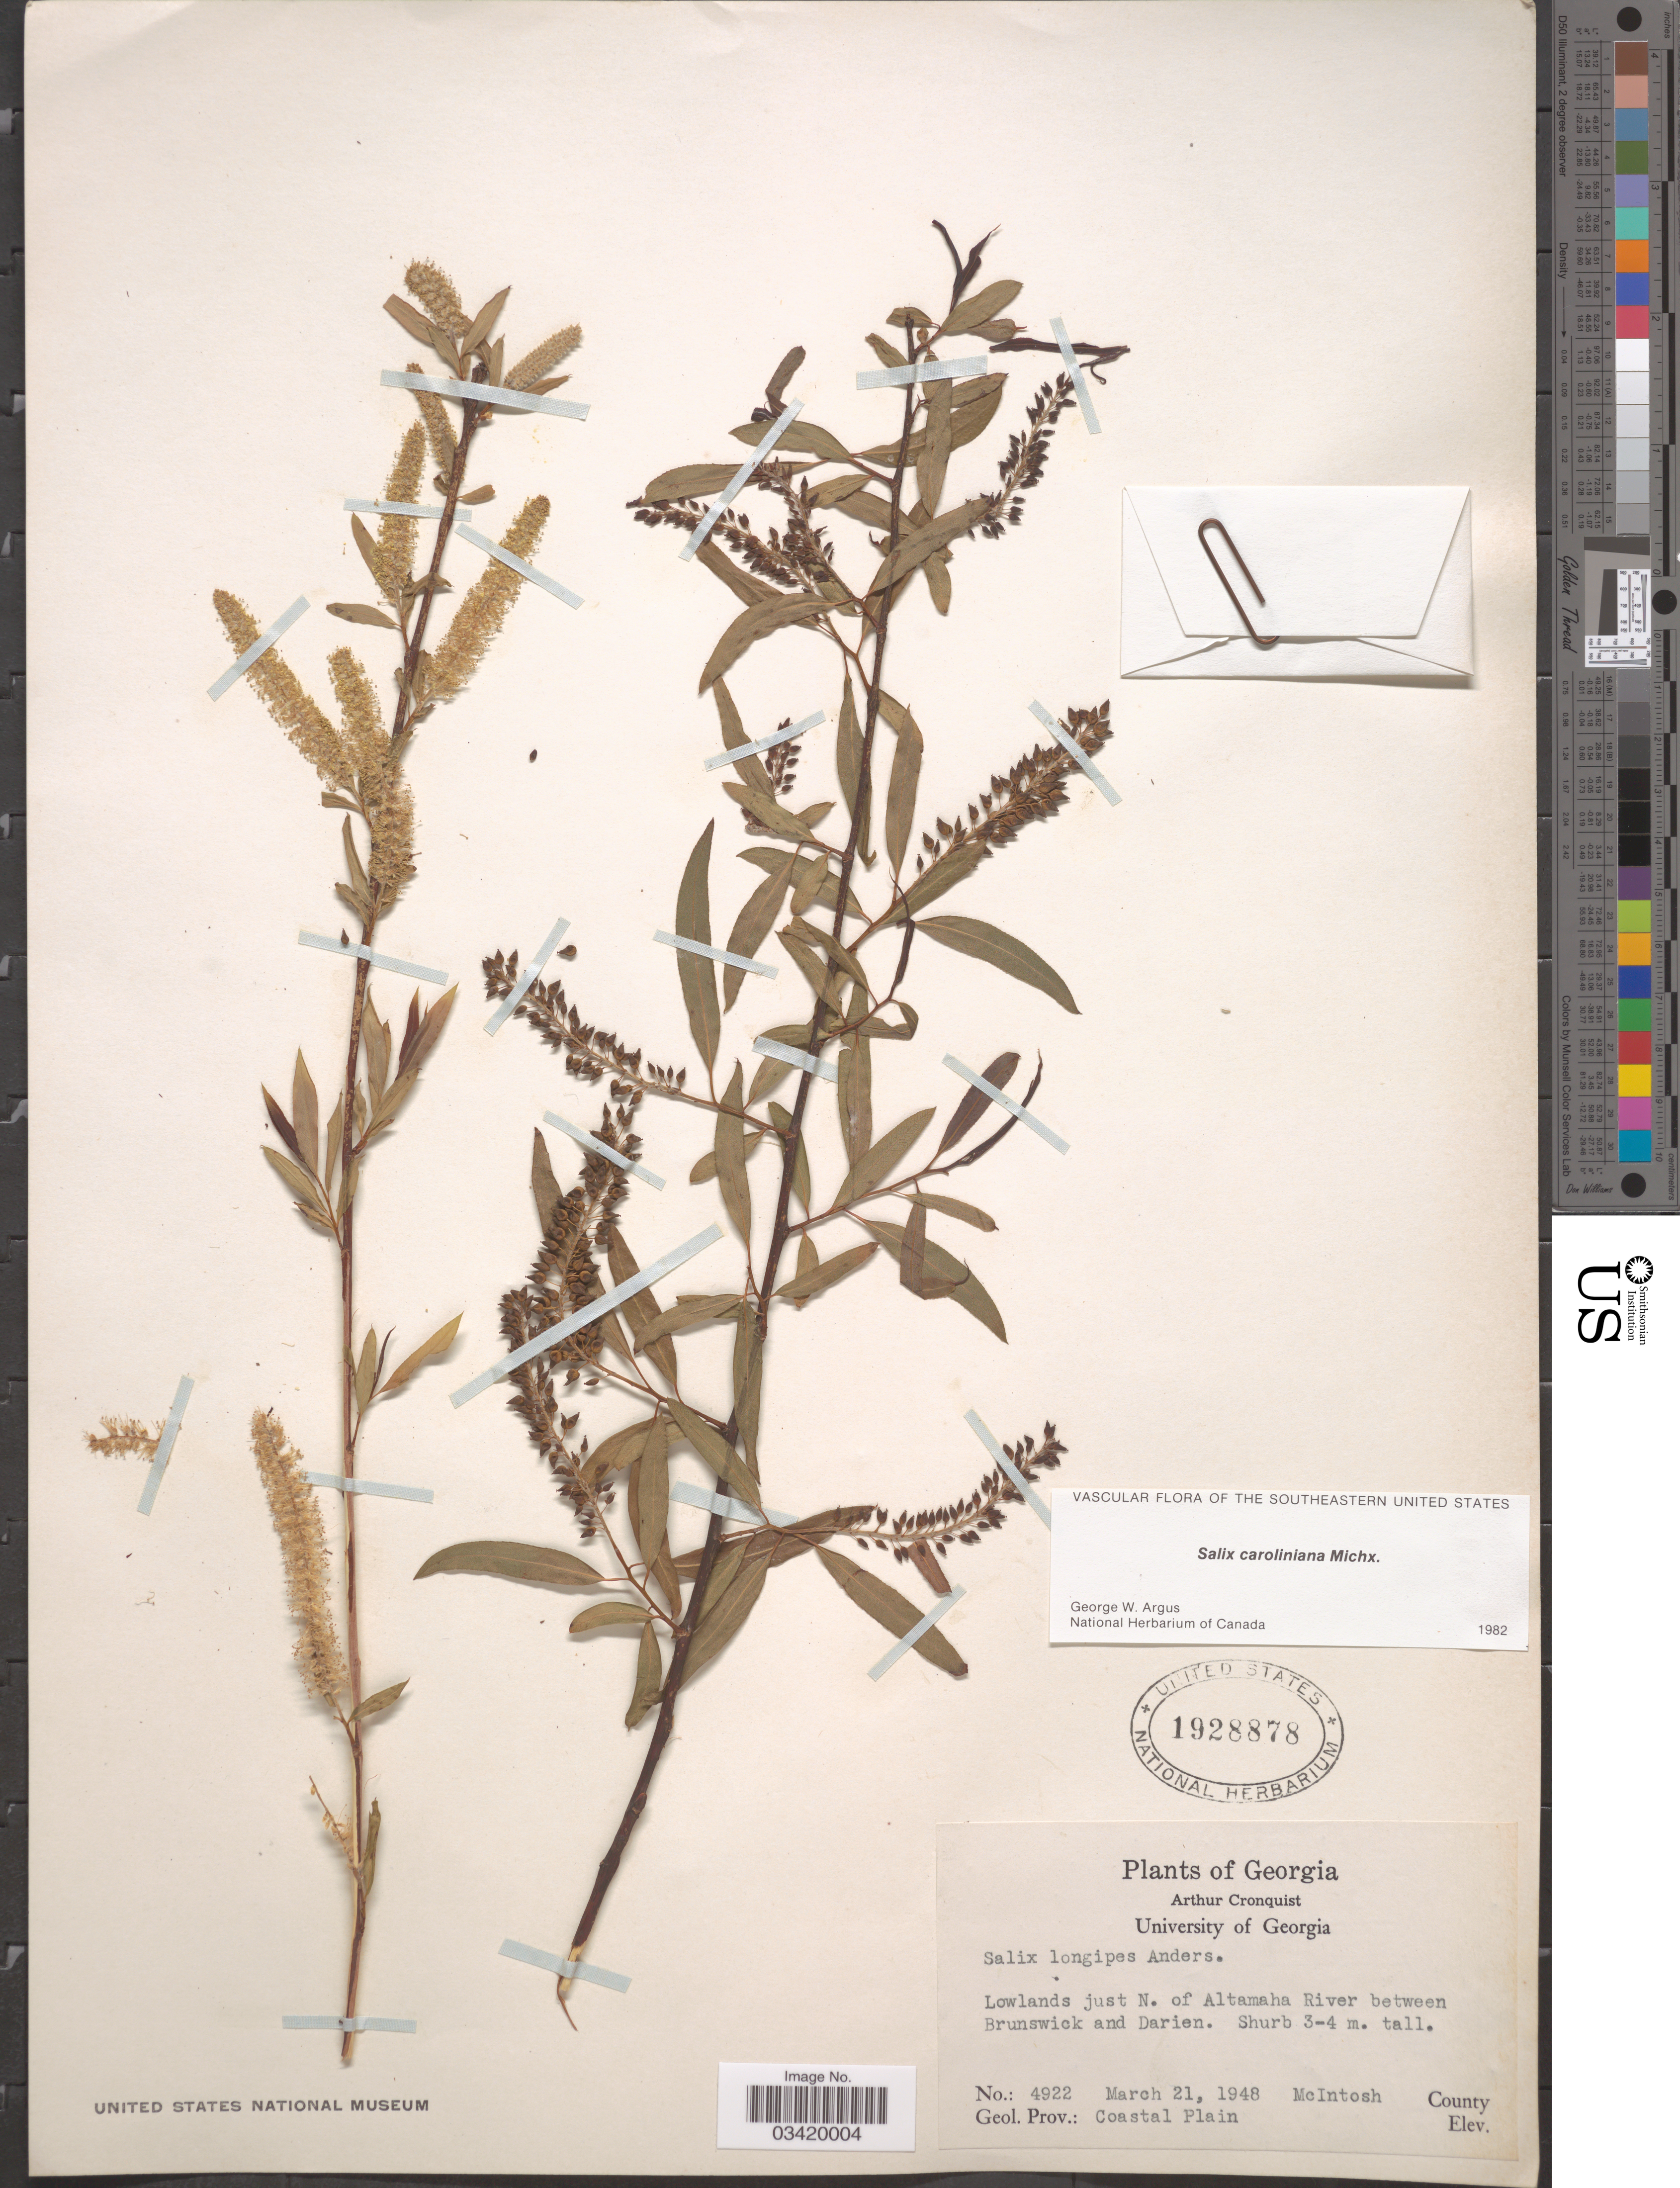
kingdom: Plantae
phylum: Tracheophyta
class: Magnoliopsida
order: Malpighiales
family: Salicaceae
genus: Salix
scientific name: Salix caroliniana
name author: Michx.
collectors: A. J. Cronquist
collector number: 4922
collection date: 1948-03-21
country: United States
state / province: Georgia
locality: Lowlands just N. of Altamaha River between Brunswick and Darien. McIntosh County. Geol. Prov.: Coastal Plain.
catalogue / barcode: US 1928878